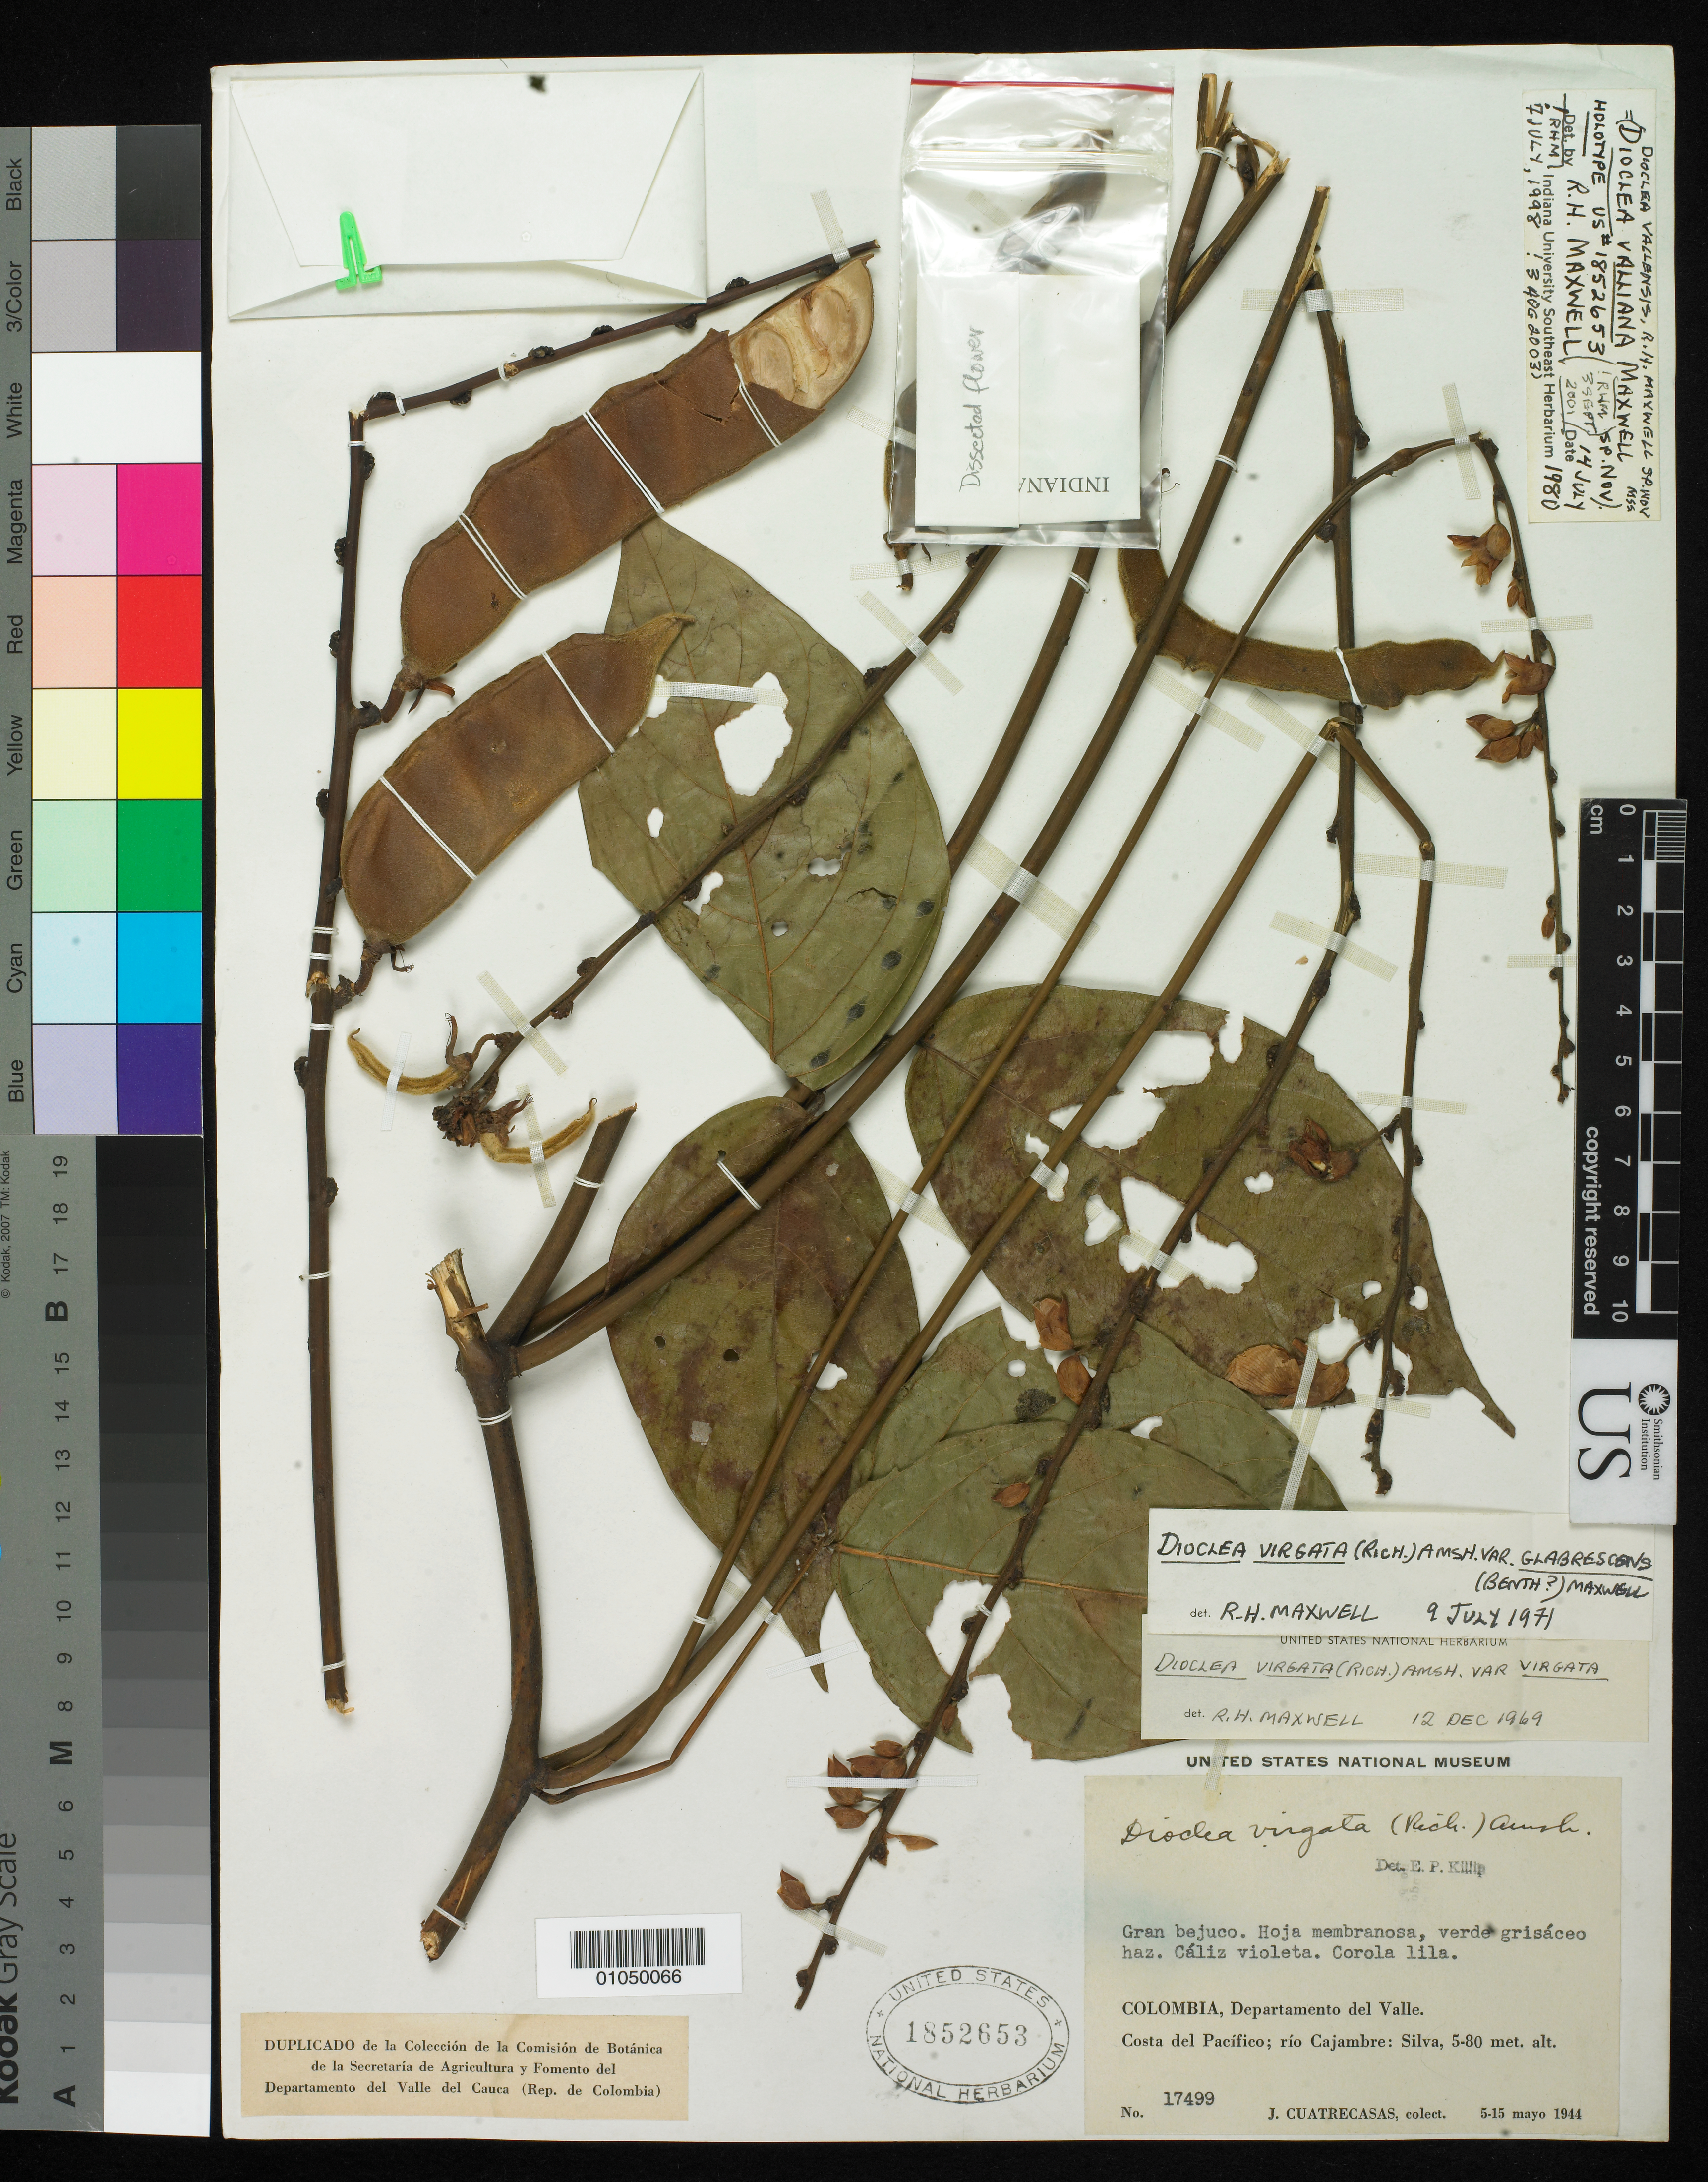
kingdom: Plantae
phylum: Tracheophyta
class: Magnoliopsida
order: Fabales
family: Fabaceae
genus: Dioclea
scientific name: Dioclea vallensis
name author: R.H. Maxwell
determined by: Maxwell, R. H., (JEF), Indiana University Southeast (UNITED STATES)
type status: Holotype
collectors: J. Cuatrecasas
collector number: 17499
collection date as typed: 05 May 1944 to 15 May 1944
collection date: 1944-05-05/1944-05-15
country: Colombia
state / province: Valle del Cauca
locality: Departamento del Valle, Costa del Pacífico; río Cajambre.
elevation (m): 5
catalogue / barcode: US 1852653